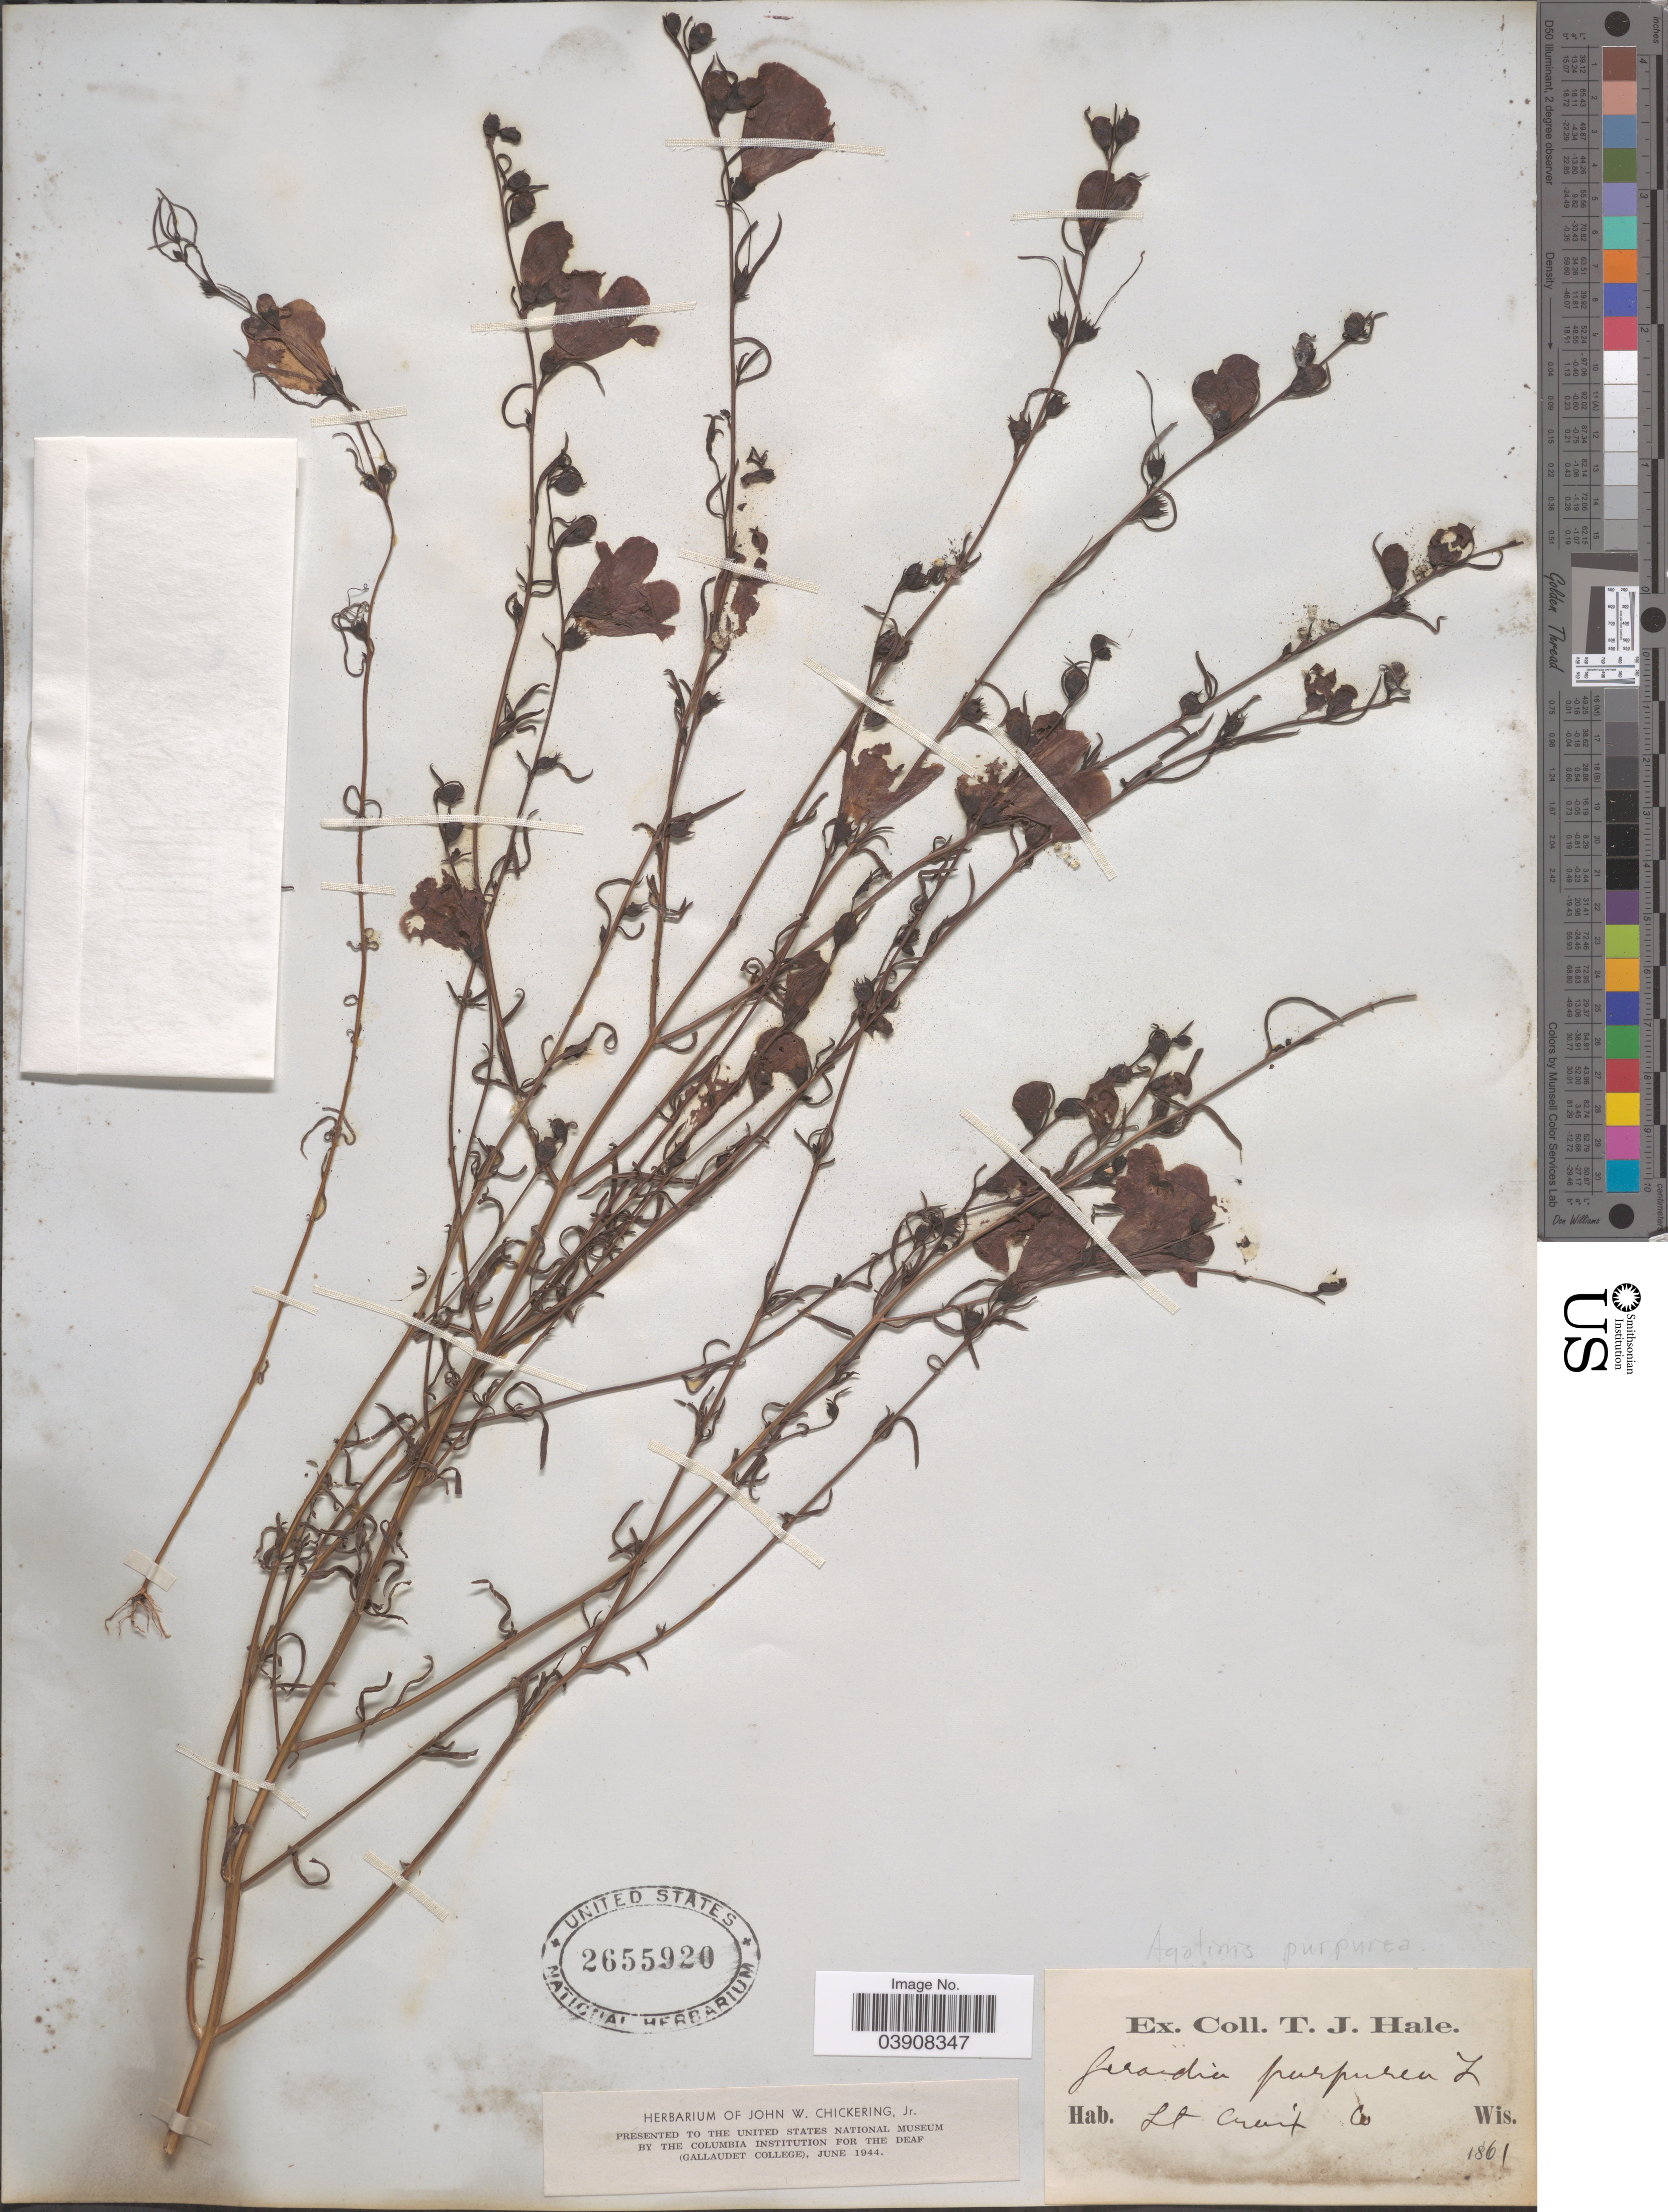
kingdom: Plantae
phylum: Tracheophyta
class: Magnoliopsida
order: Lamiales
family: Orobanchaceae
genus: Agalinis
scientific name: Agalinis purpurea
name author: (L.) Pennell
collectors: T. Hale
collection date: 1861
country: United States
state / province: Wisconsin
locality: St Croix Co.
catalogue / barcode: US 2655920